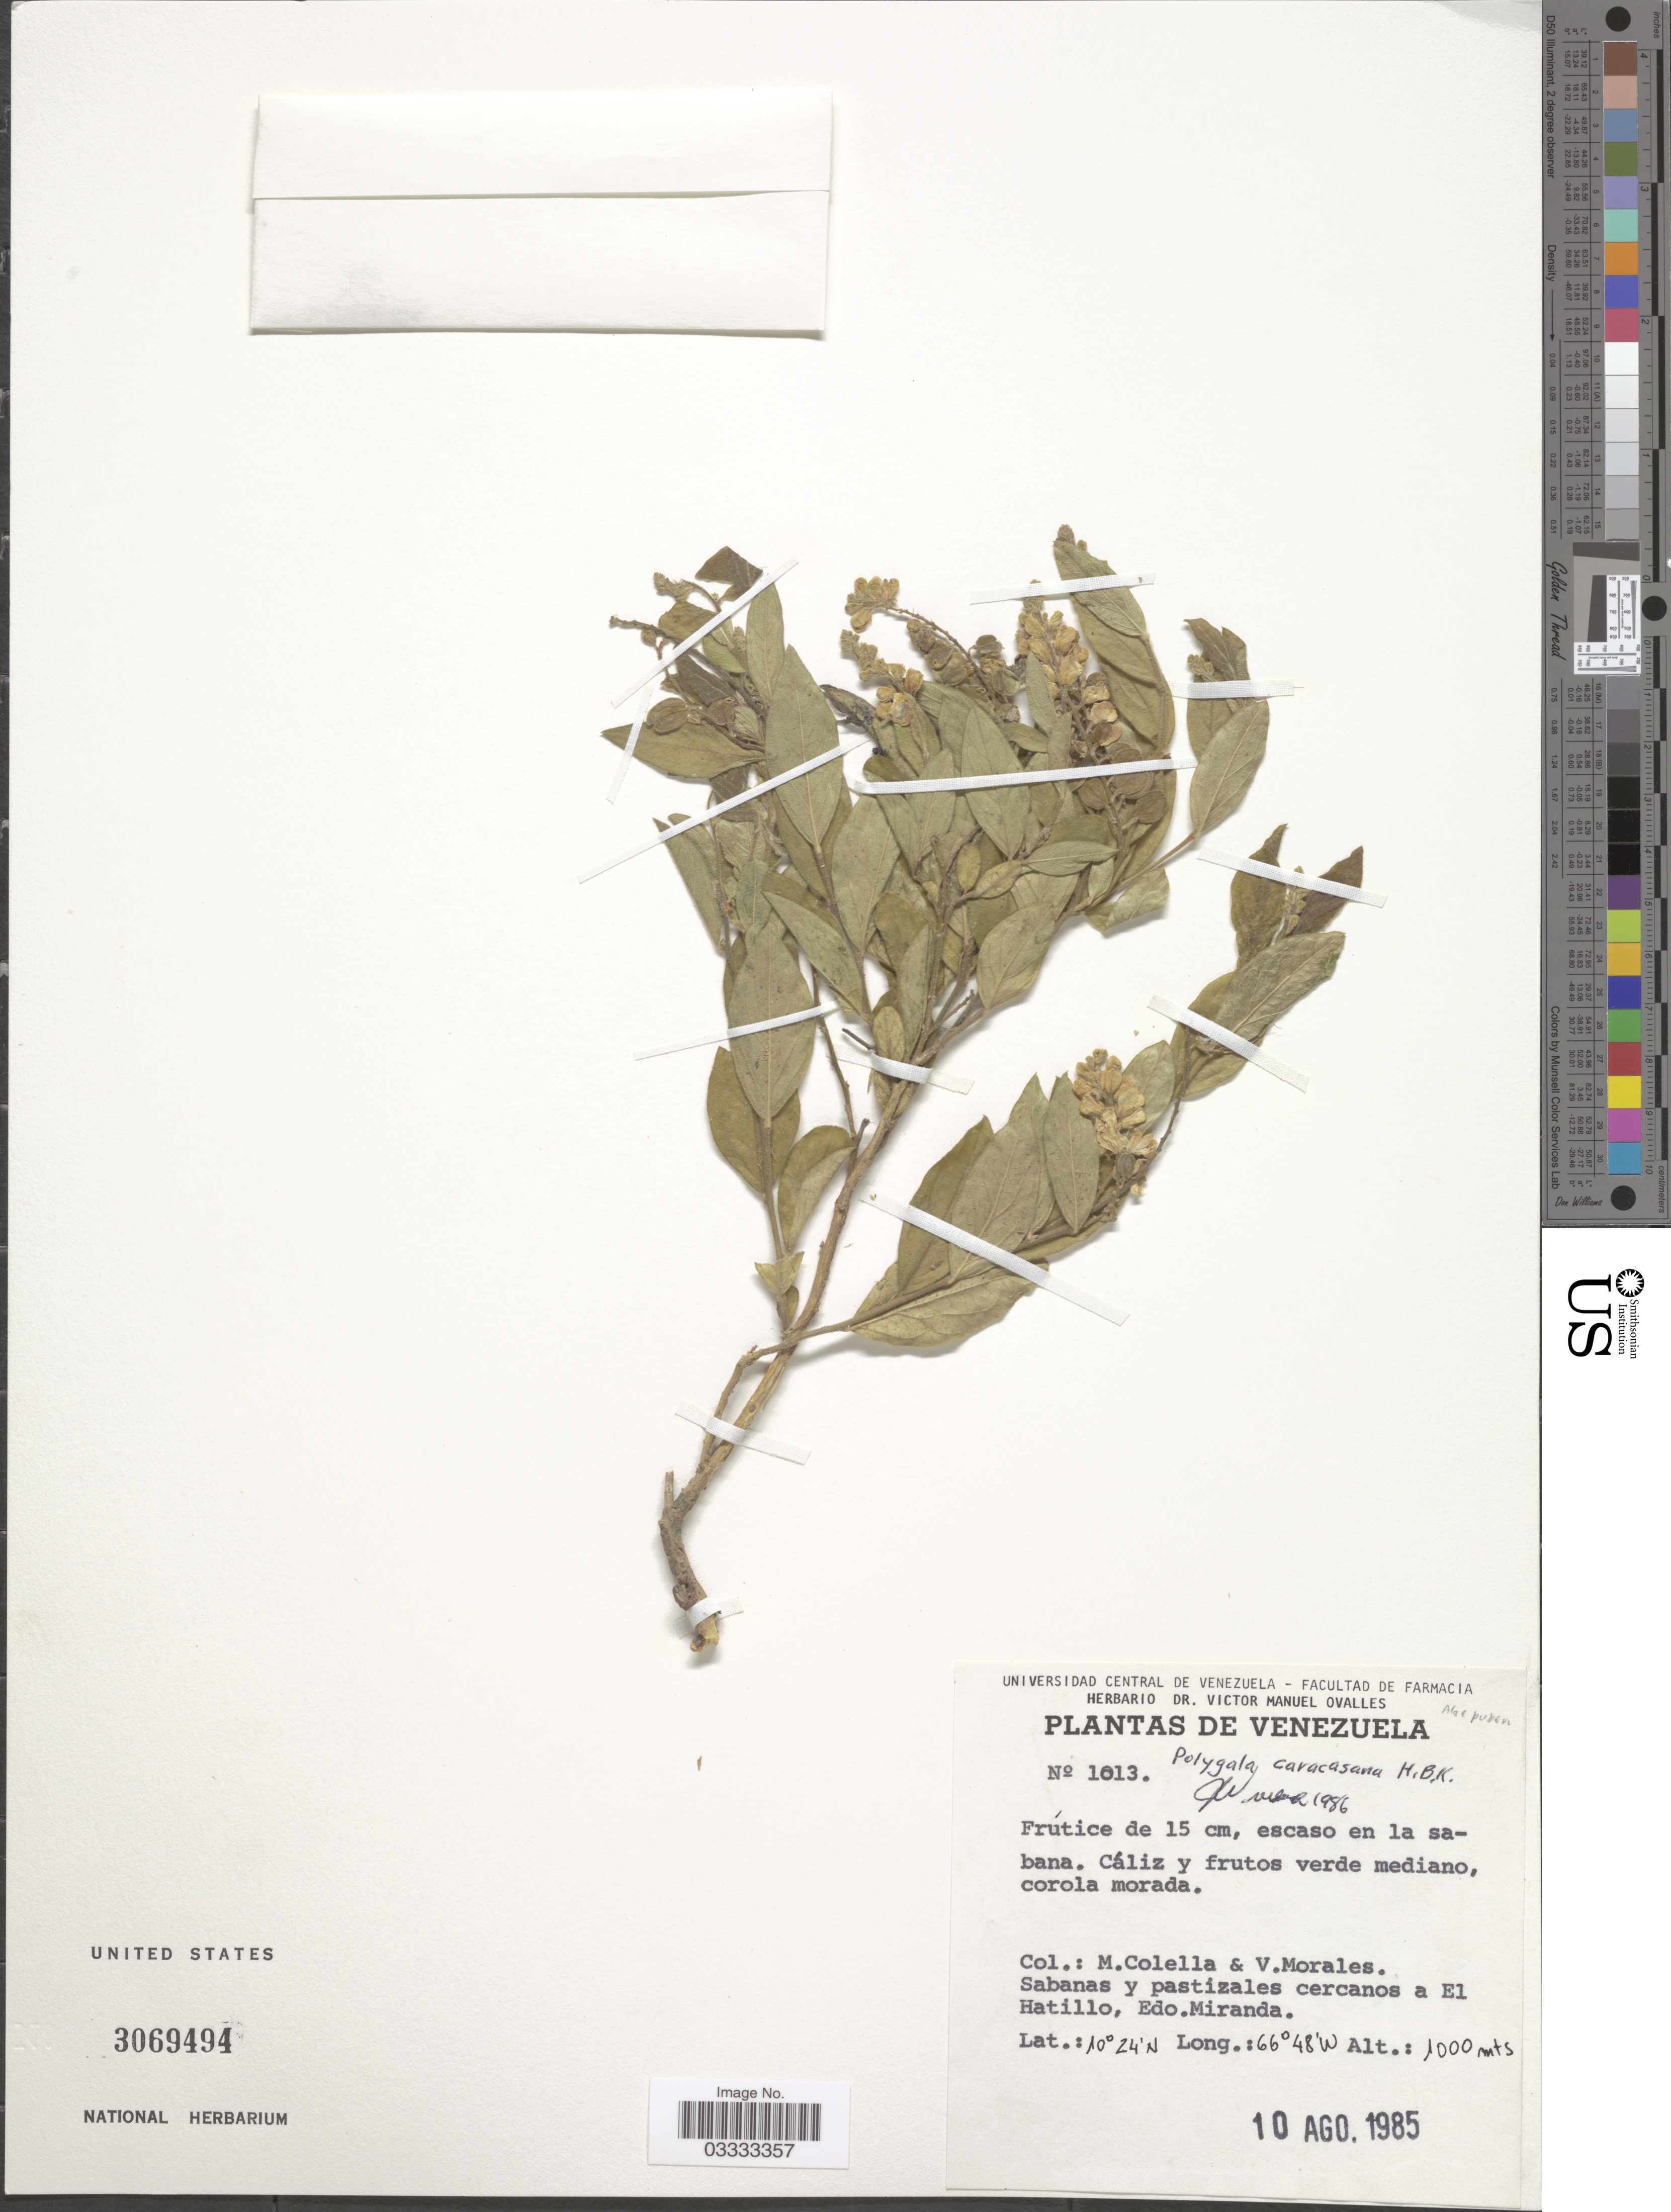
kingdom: Plantae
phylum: Tracheophyta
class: Magnoliopsida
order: Fabales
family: Polygalaceae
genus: Hebecarpa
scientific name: Hebecarpa caracasana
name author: (Kunth) J.R. Abbott & J.F.B. Pastore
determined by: Strong, Mark T., (BOT), Smithsonian Institution - National Museum of Natural History (UNITED STATES)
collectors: M. Colella & V. Morales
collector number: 1013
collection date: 1985-08-10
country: Venezuela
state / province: Miranda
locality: Sabanas y pastizales cercanos a El Hatillo.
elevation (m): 1000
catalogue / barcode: US 3069494